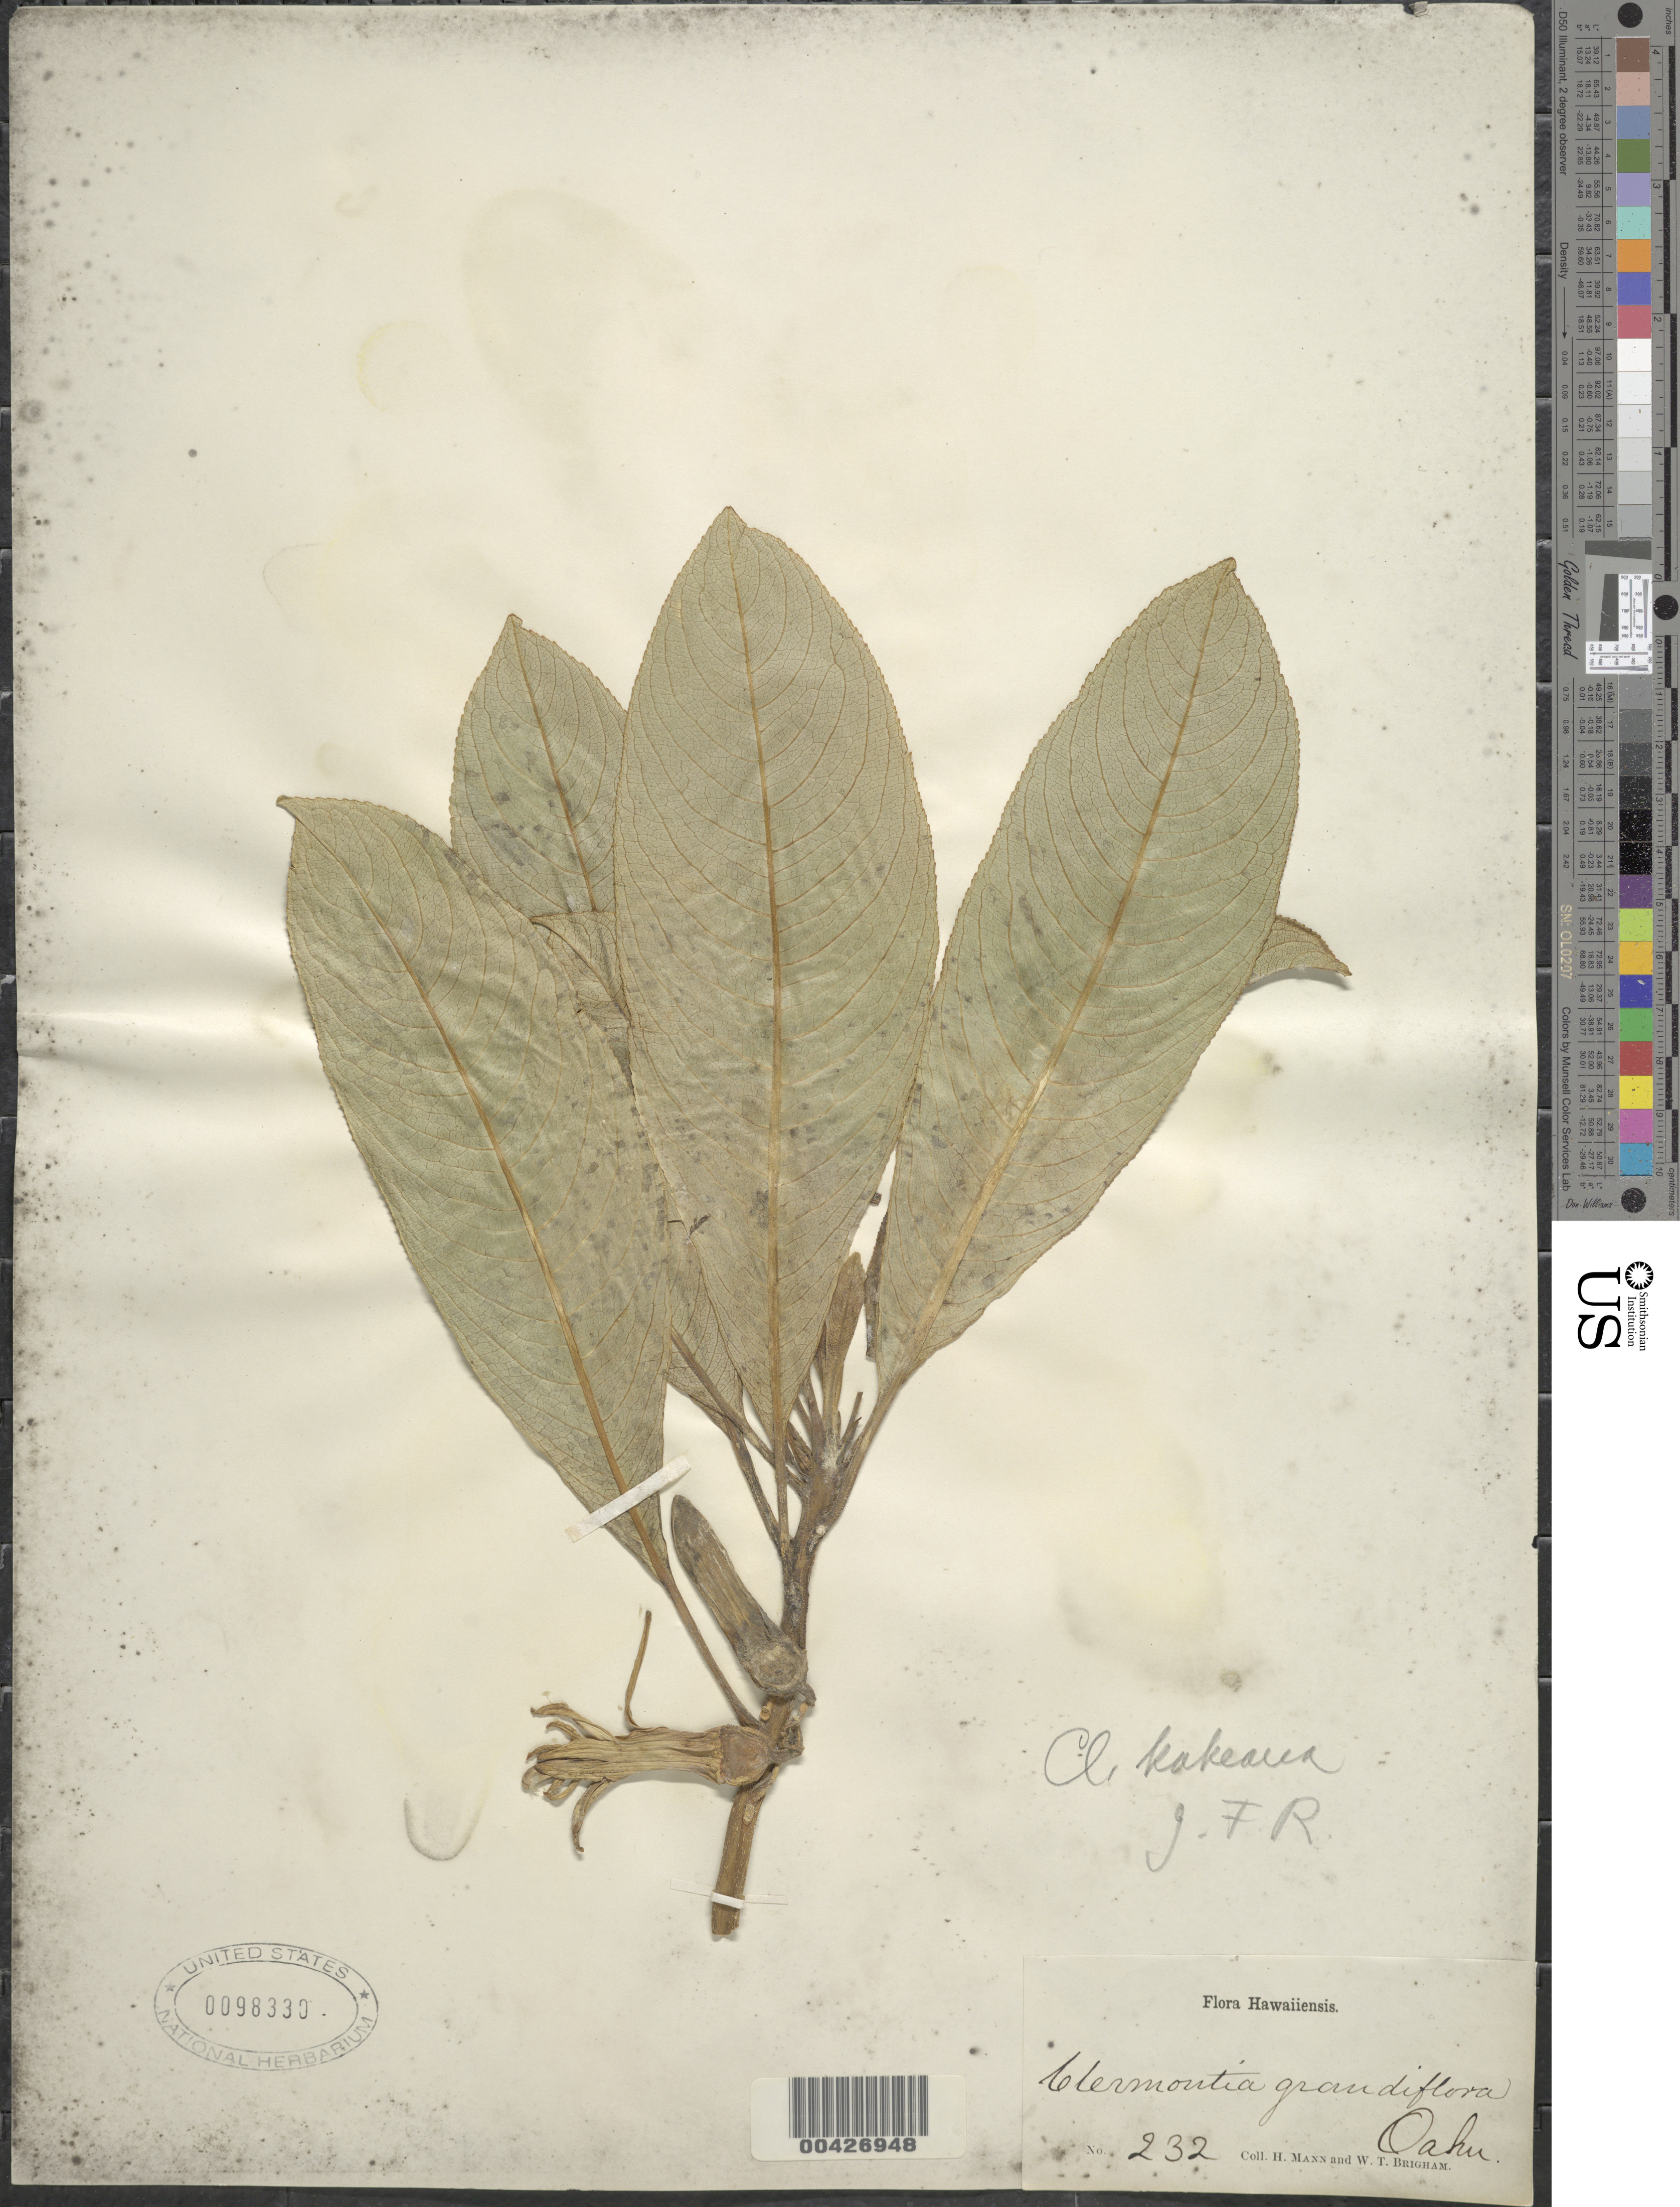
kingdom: Plantae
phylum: Tracheophyta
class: Magnoliopsida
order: Asterales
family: Campanulaceae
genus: Clermontia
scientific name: Clermontia kakeana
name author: Meyen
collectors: H. Mann & W. T. Brigham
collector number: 232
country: United States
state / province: Hawaii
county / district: Honolulu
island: Oahu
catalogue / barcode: US 98330